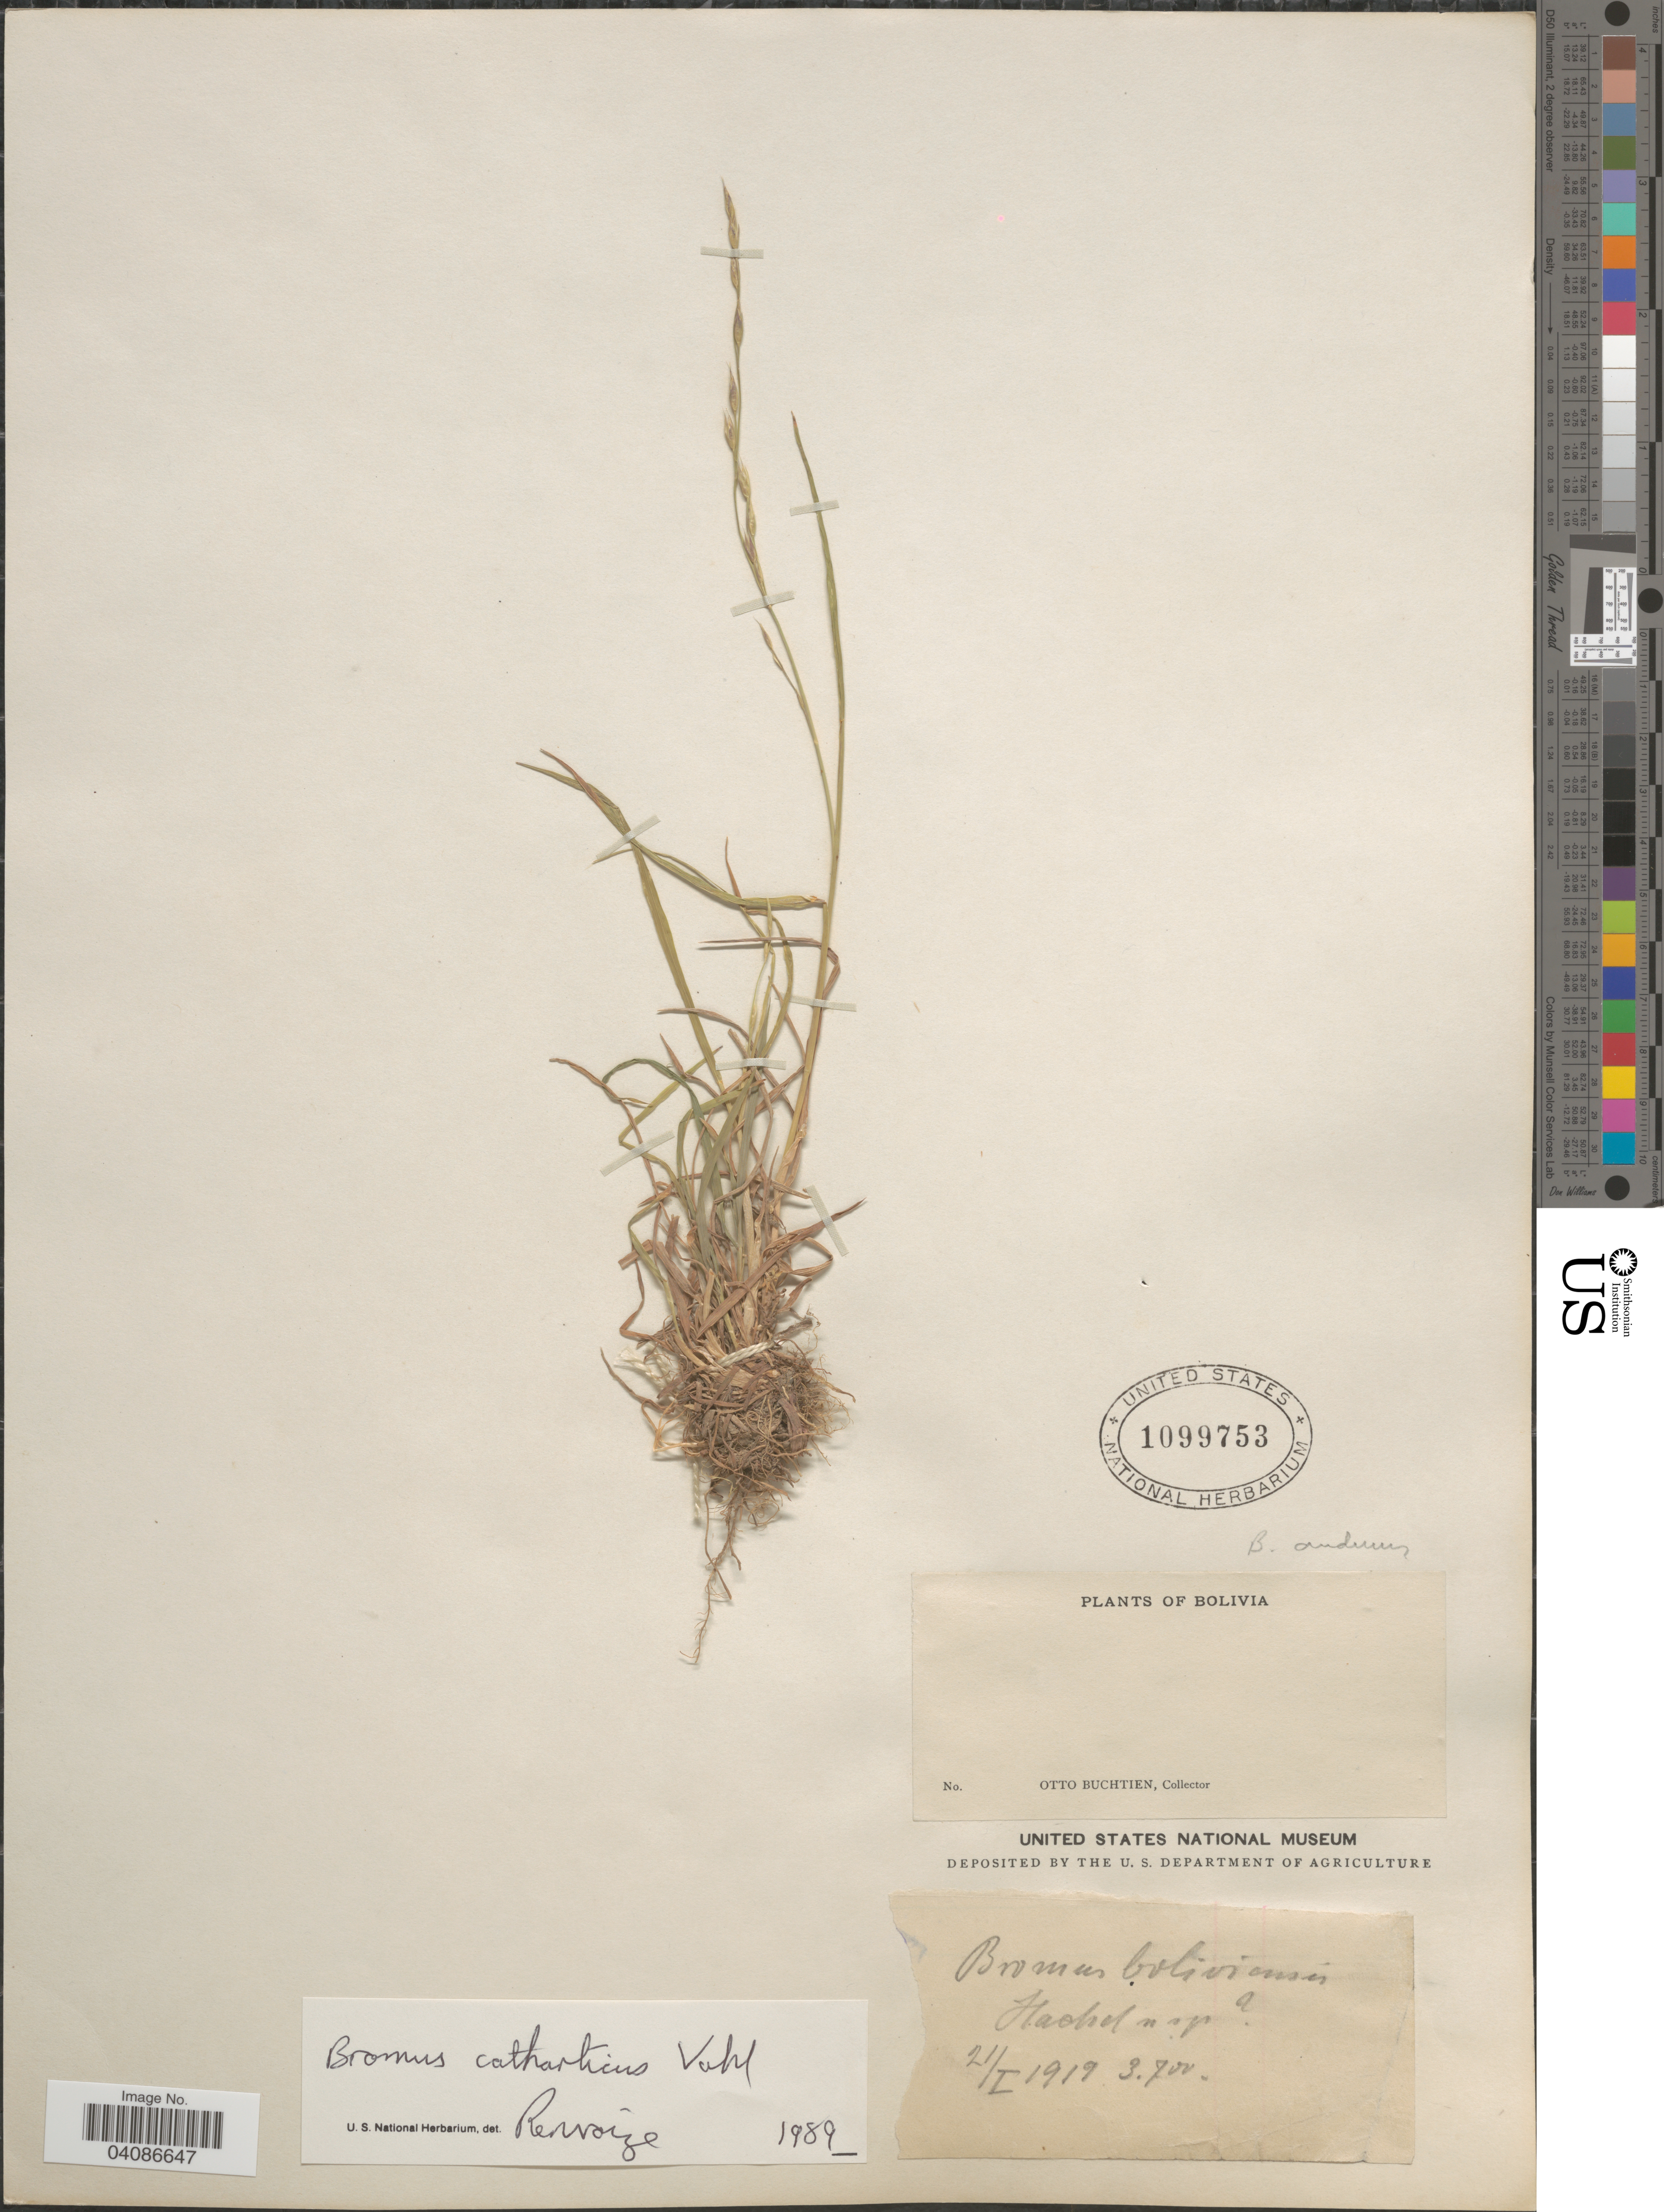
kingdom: Plantae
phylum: Tracheophyta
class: Liliopsida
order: Poales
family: Poaceae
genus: Bromus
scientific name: Bromus catharticus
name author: Vahl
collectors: O. Buchtien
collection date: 1919-01-21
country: Bolivia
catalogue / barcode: US 1099753